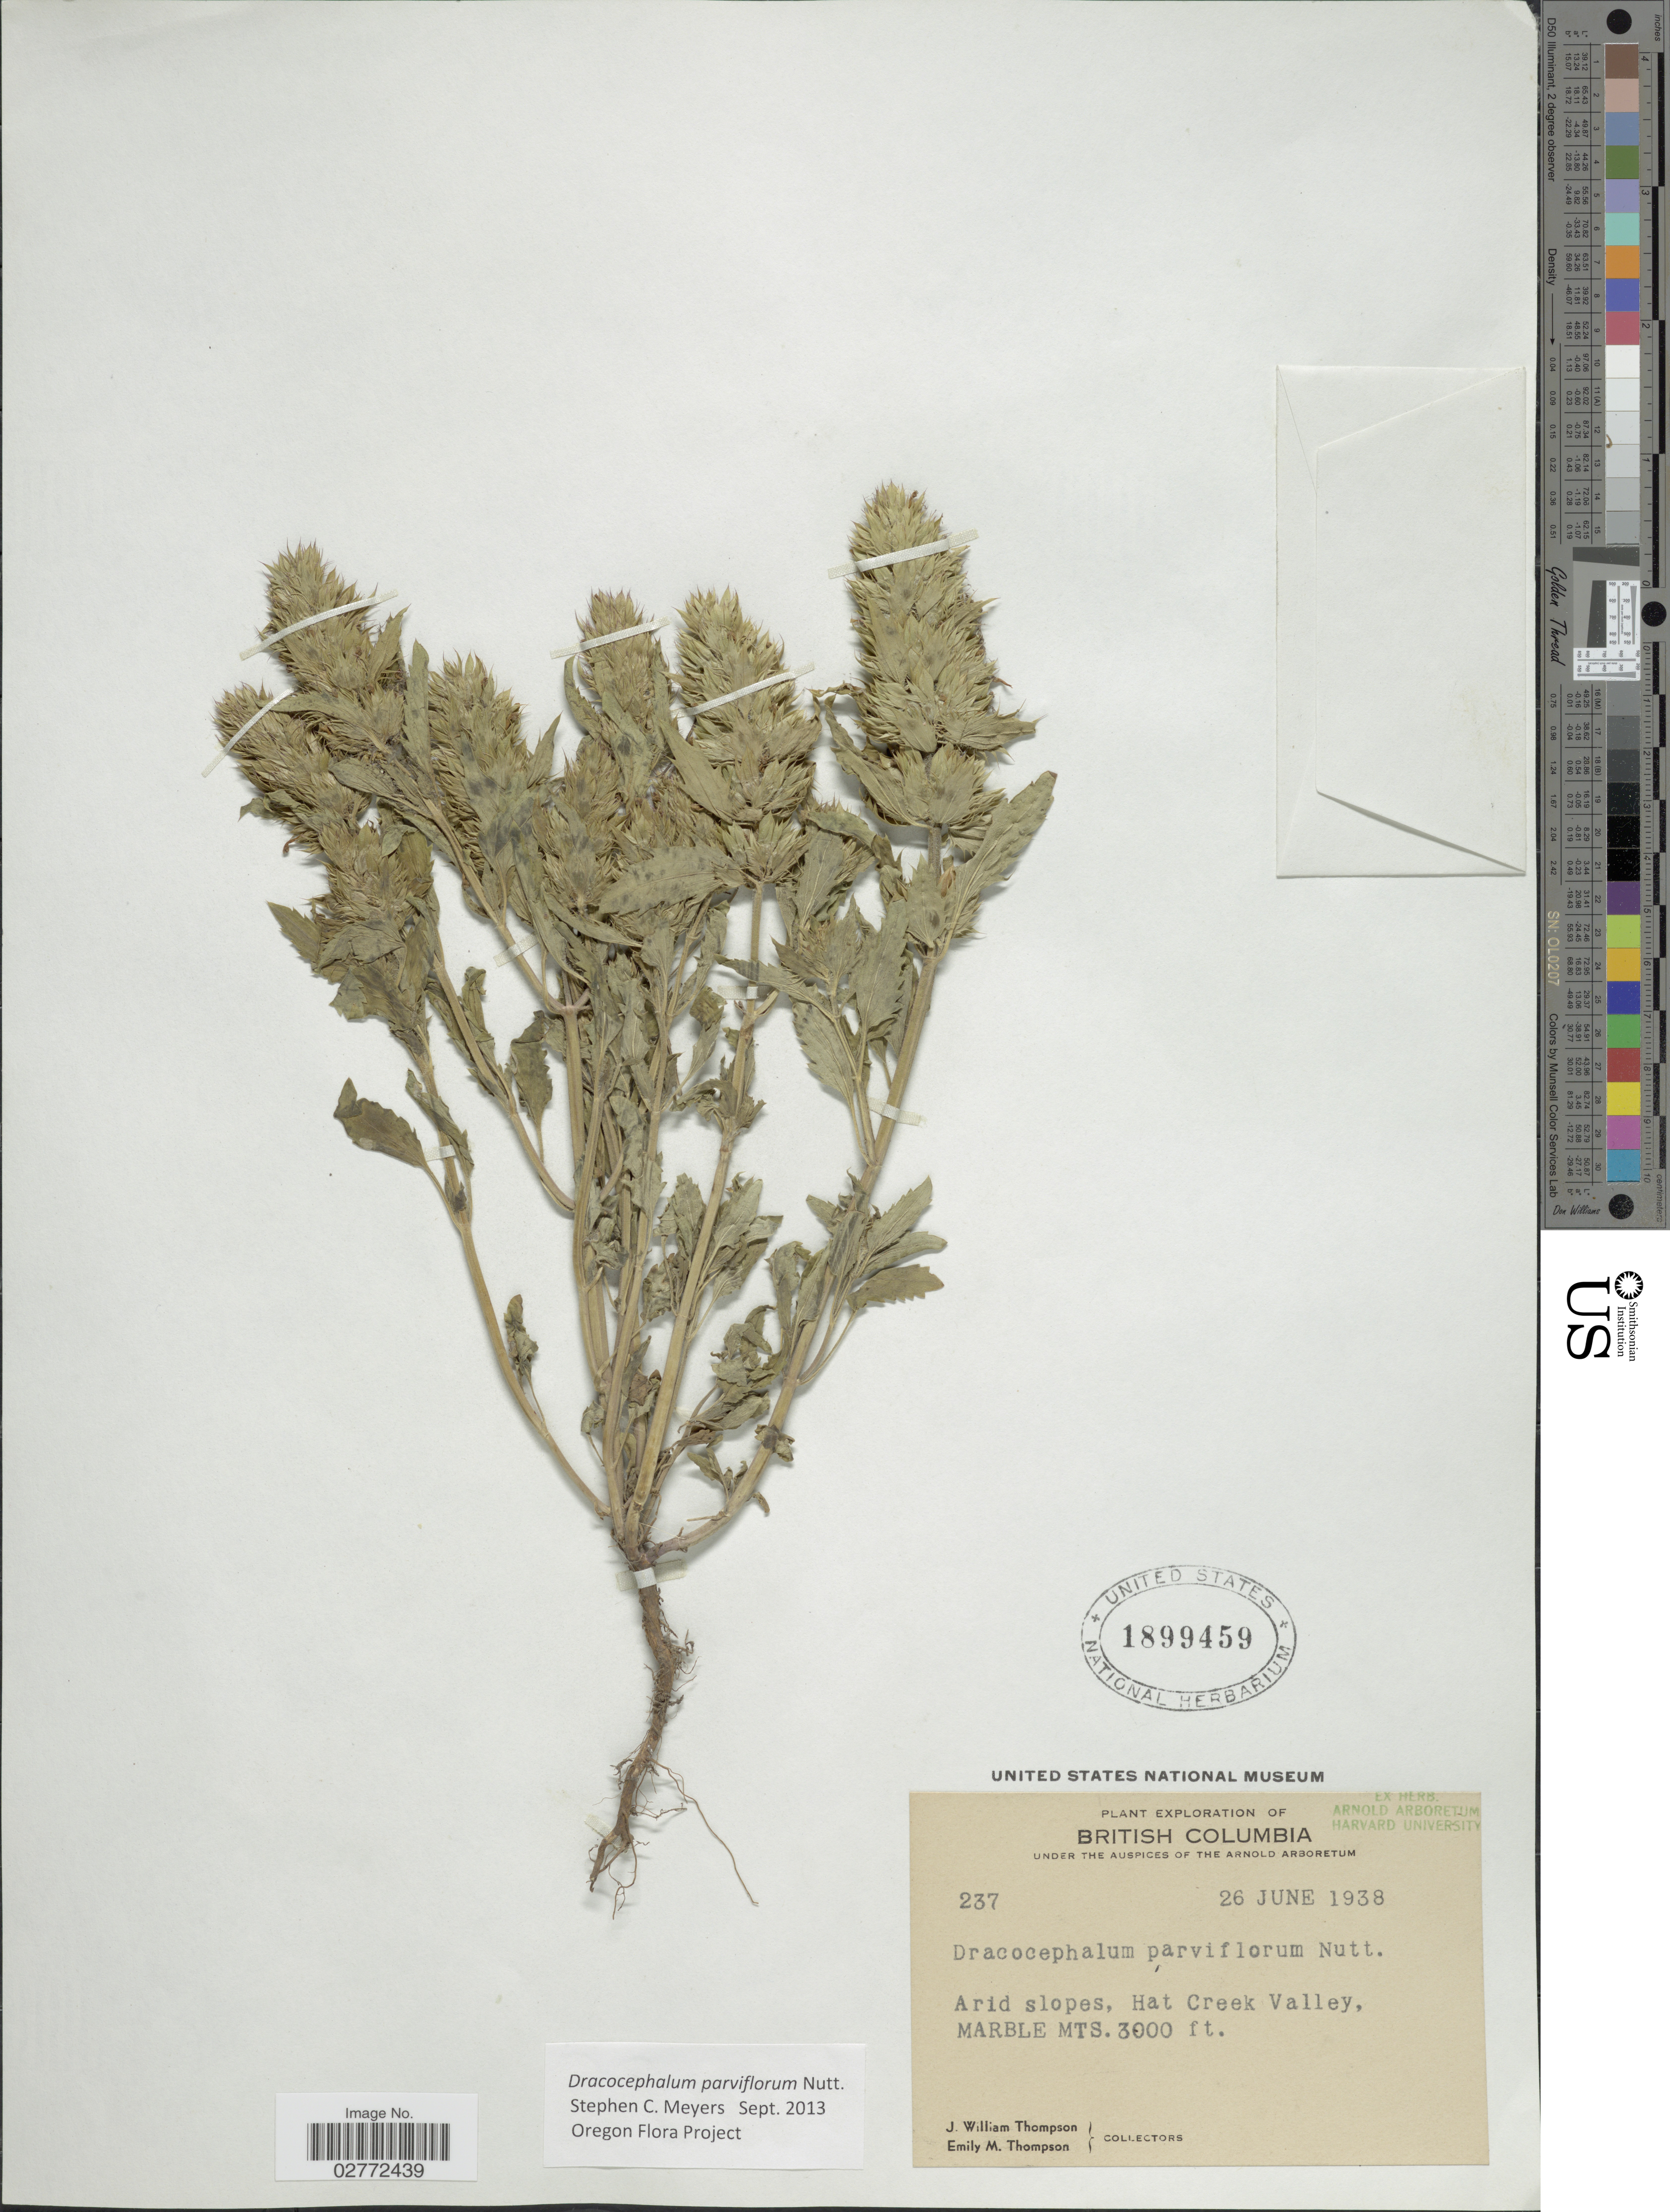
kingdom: Plantae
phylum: Tracheophyta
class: Magnoliopsida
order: Lamiales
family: Lamiaceae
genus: Dracocephalum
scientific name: Dracocephalum parviflorum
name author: Nutt.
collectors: J. W. Thompson & E. M. Thompson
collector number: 237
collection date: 1938-06-26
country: Canada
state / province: British Columbia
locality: Arid slopes, Hat Creek Valley, Marble Mts.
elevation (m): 914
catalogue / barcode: US 1899459